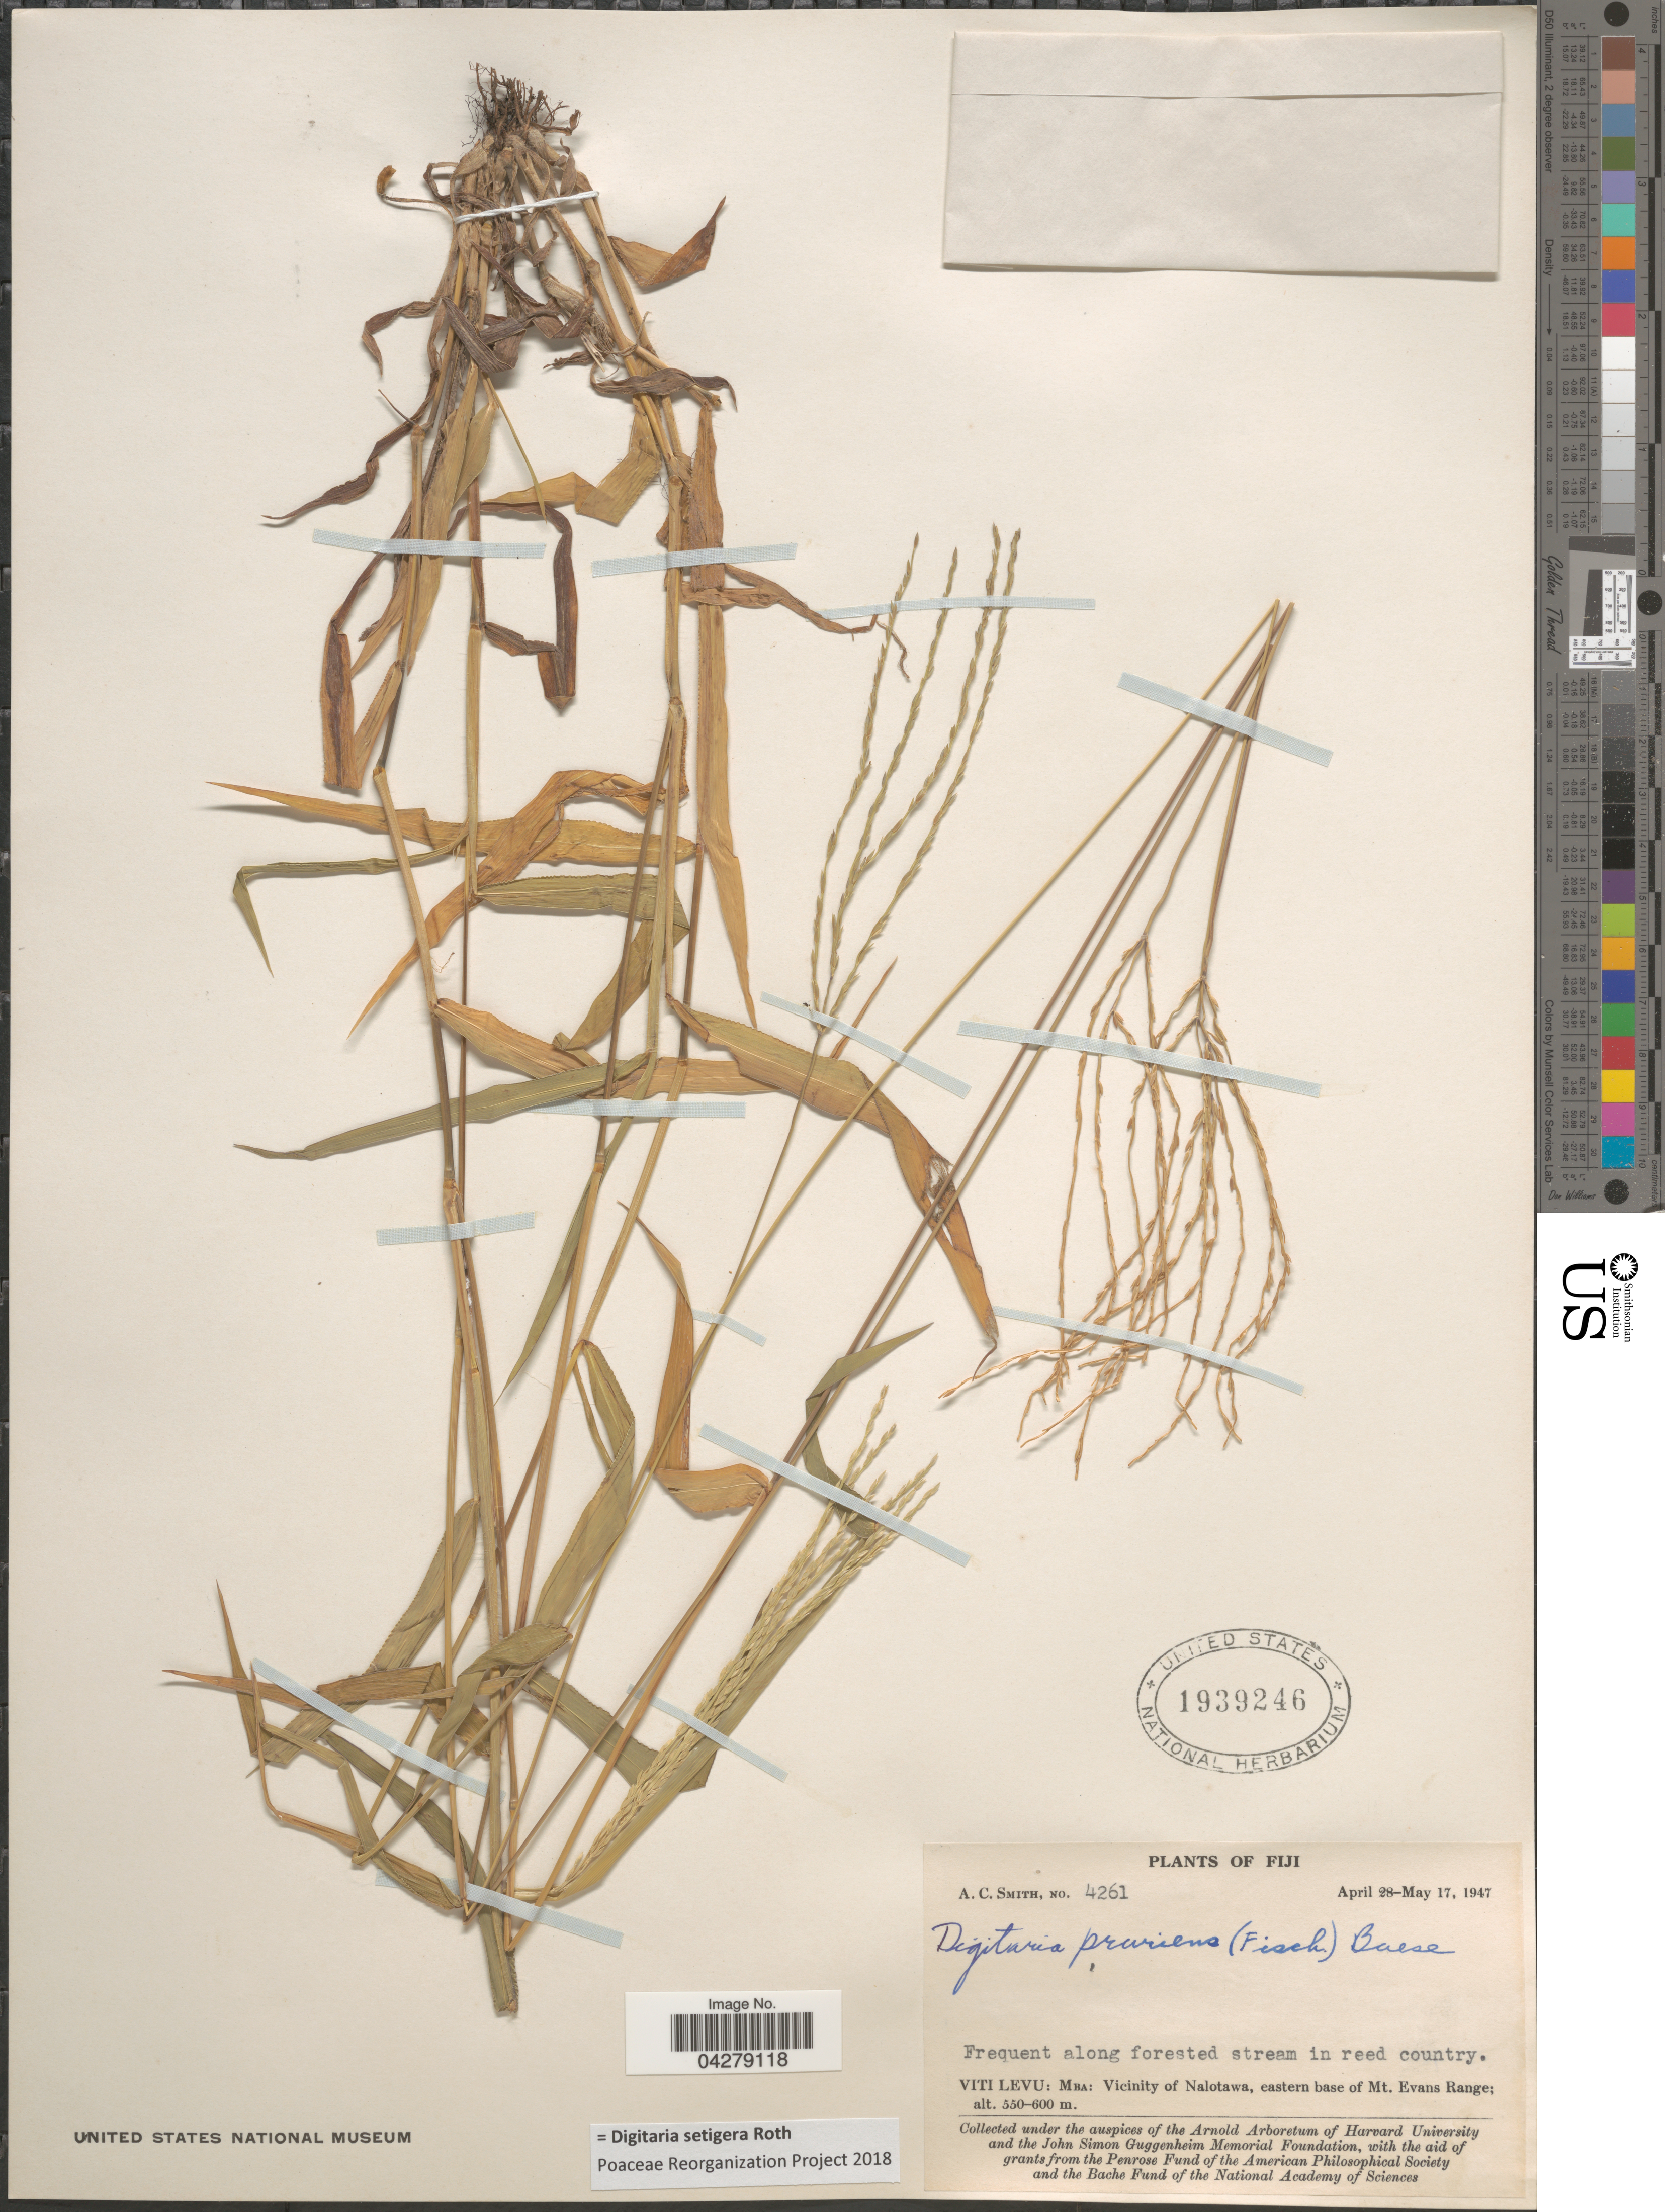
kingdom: Plantae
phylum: Tracheophyta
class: Liliopsida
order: Poales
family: Poaceae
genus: Digitaria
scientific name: Digitaria setigera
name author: Roth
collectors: A. C. Smith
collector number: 4261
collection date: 1947-04-28/1947-05-17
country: Fiji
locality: Viti Levu: Mba: Vicinity of Nalotawa, eastern base of Mt. Evans Range.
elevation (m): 550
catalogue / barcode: US 1939246